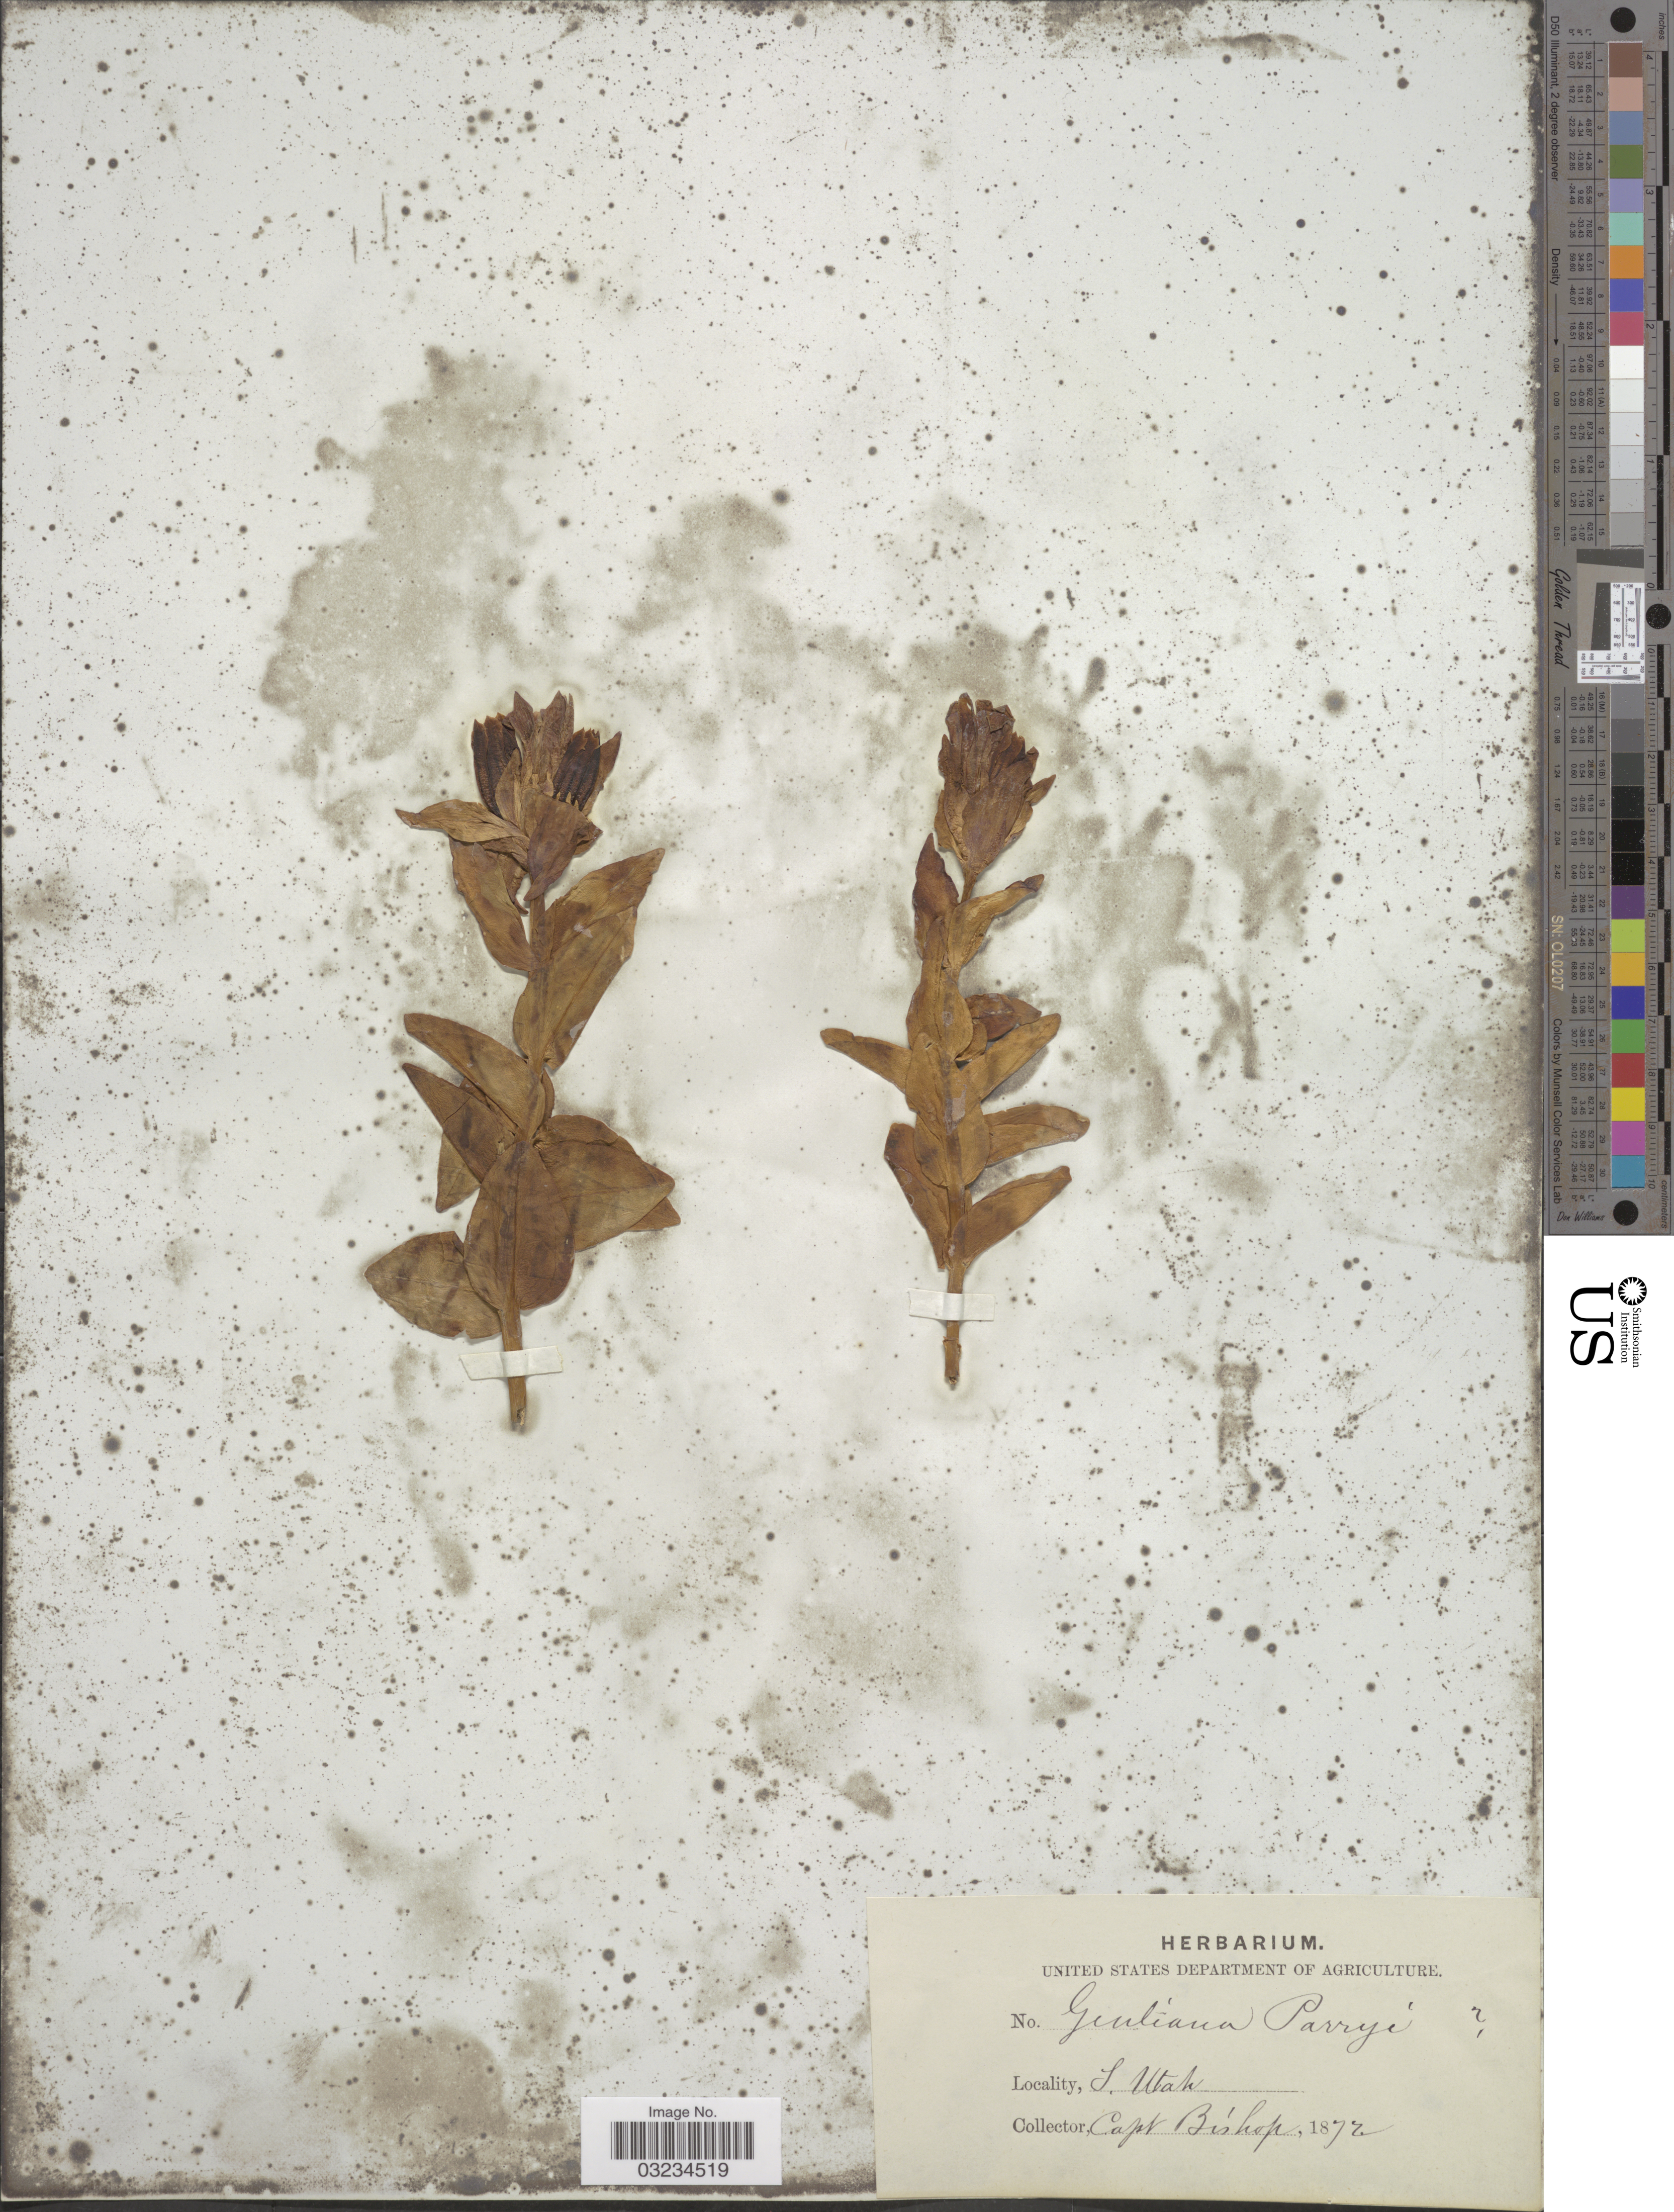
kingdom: Plantae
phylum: Tracheophyta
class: Magnoliopsida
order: Gentianales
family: Gentianaceae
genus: Gentiana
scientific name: Gentiana parryi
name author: Engelm.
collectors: F. M. Bishop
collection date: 1872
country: United States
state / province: Utah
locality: S. Utah.